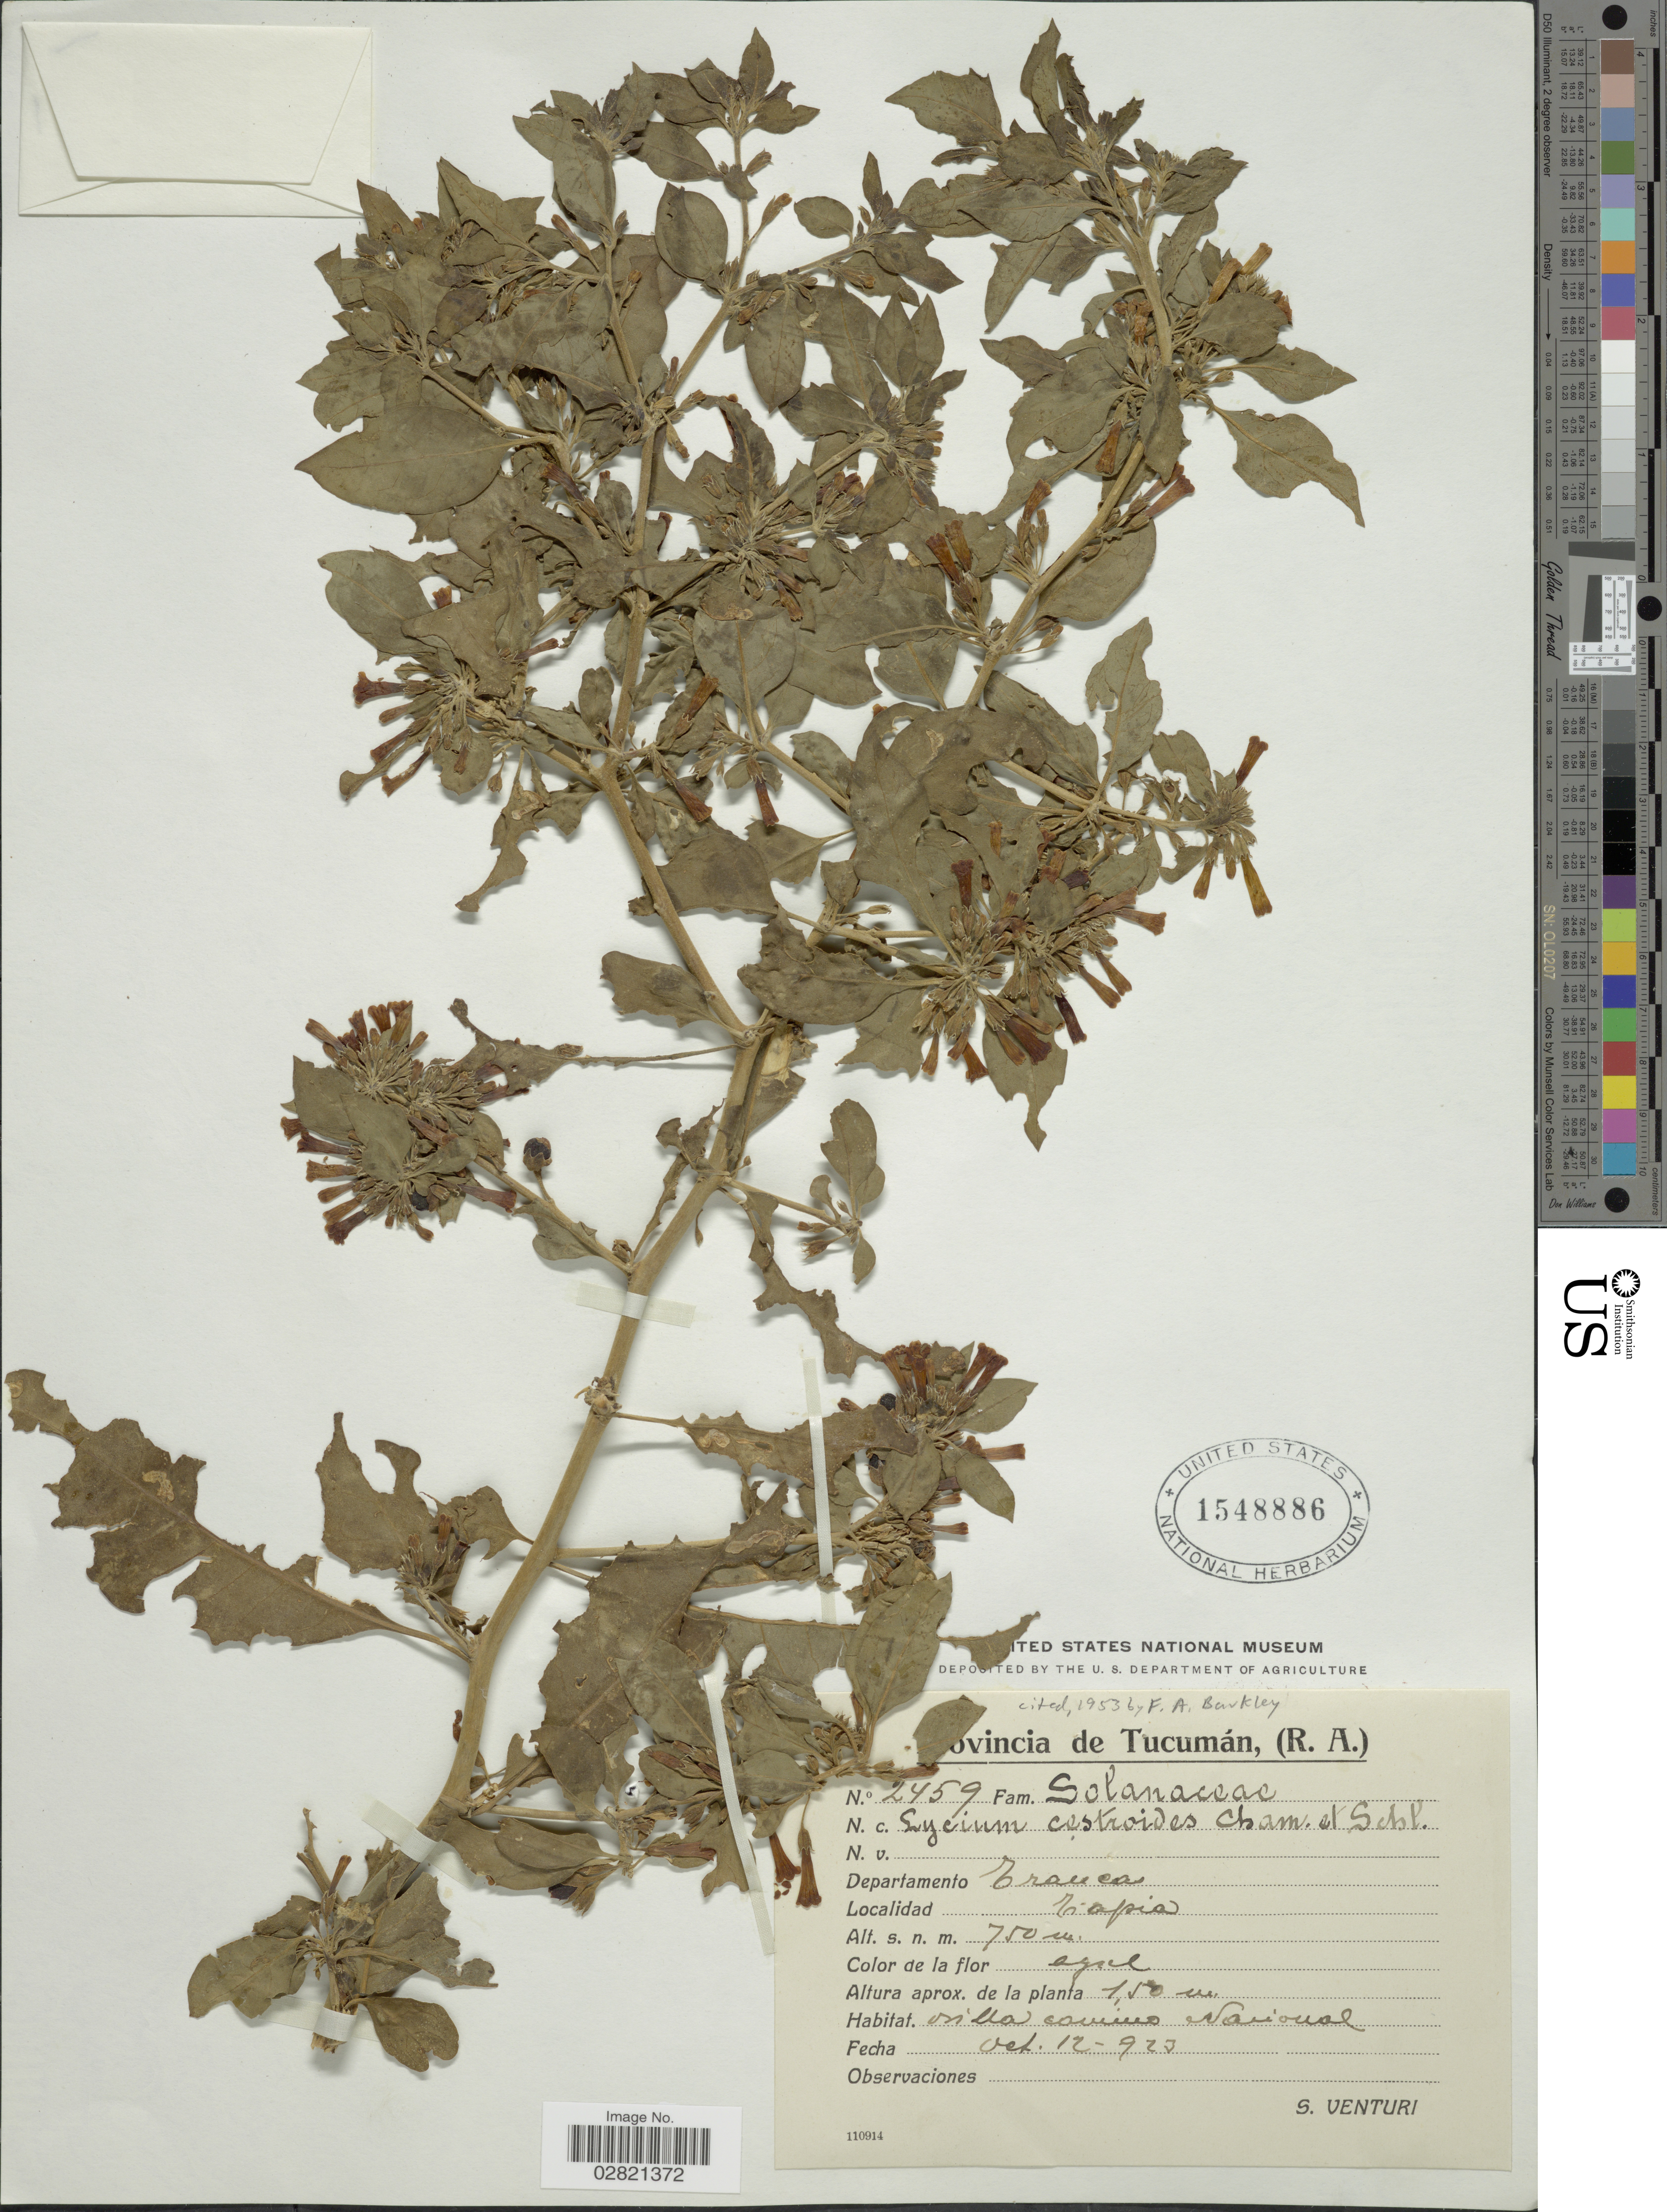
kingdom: Plantae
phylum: Tracheophyta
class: Magnoliopsida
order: Solanales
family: Solanaceae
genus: Lycium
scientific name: Lycium cestroides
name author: Schltdl.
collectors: S. Venturi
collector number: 2459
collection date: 1923-10-12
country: Argentina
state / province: Tucuman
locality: Departamento Trancas, Tapia.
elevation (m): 750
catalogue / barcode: US 1548886